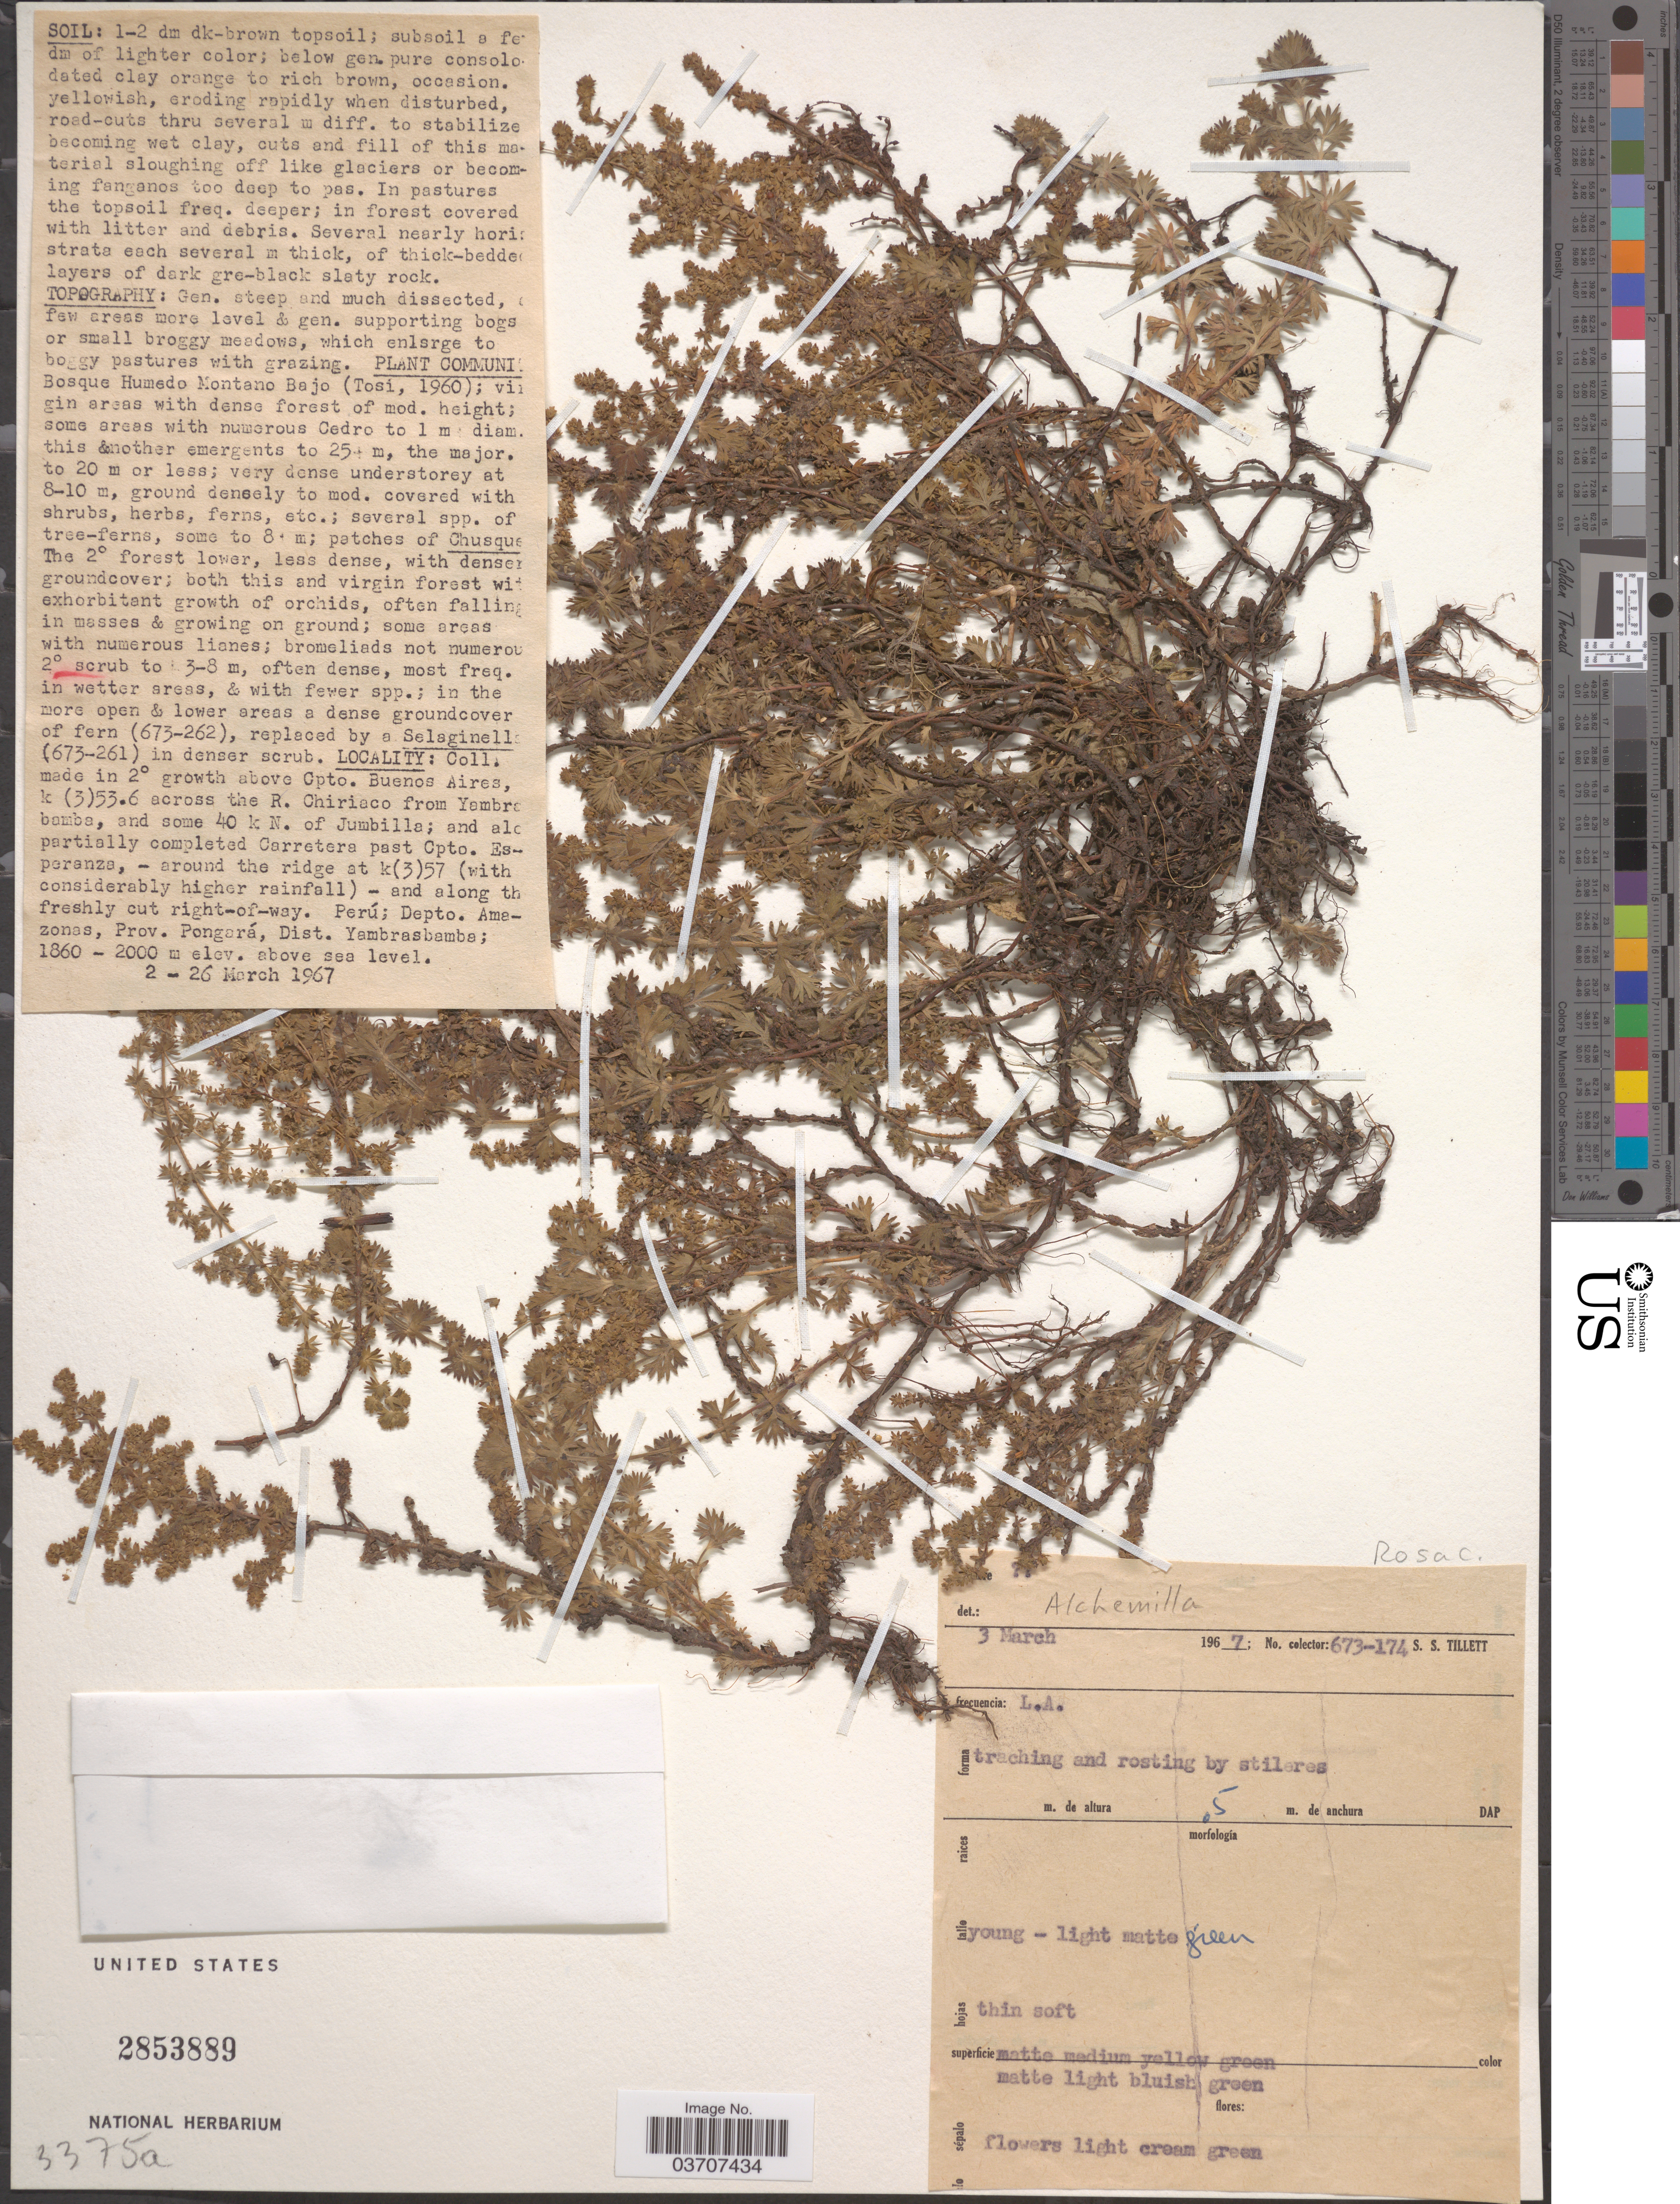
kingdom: Plantae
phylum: Tracheophyta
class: Magnoliopsida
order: Rosales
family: Rosaceae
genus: Lachemilla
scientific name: Lachemilla sp.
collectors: S. S. Tillett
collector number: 673-174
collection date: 1967-03-03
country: Peru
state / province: Amazonas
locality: Above Cpto. Buenos Aires, k (3)53.6 across the R. Chiriaco from Yambra bamba, and some 40 k N. of Jumbilla; and along partially completed Carretera past Cpto. Esperanza, - around the ridge at k (3)57 - and along the freshly cut right-of-way. Depto. Amazonas, Prov. Pongará, Dist. Yambrasbamba.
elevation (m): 1860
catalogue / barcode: US 2853889